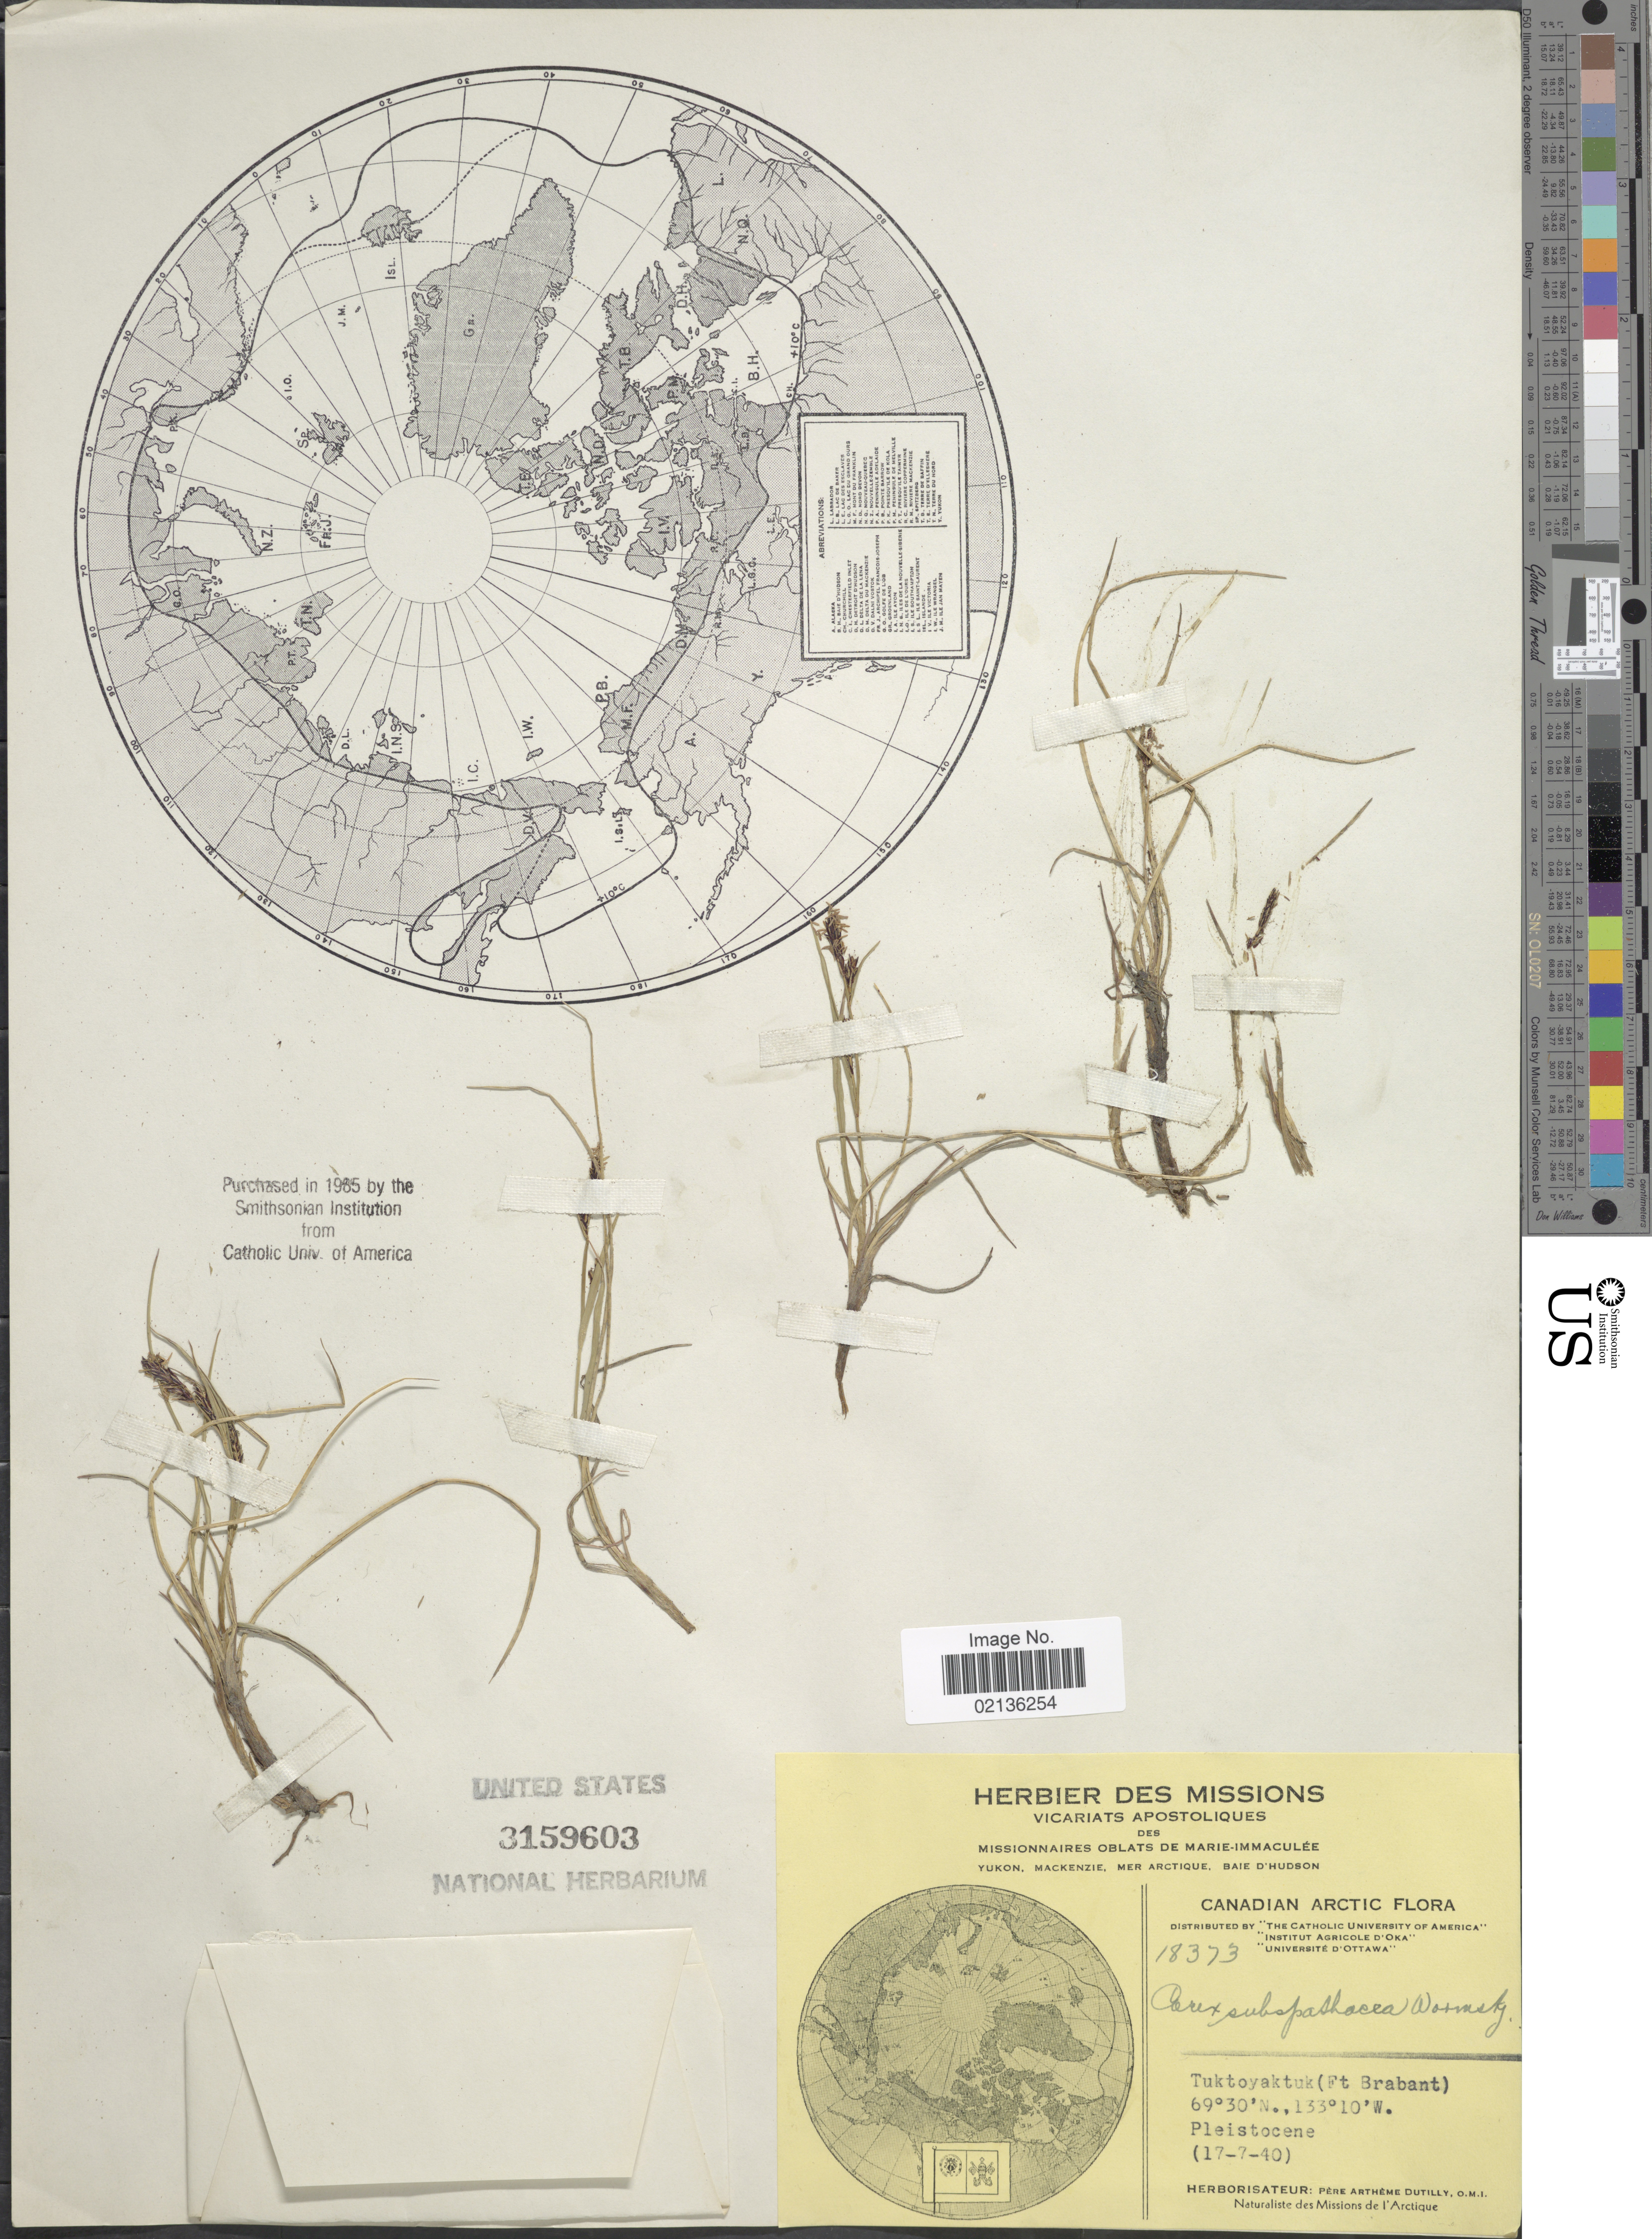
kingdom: Plantae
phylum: Tracheophyta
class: Liliopsida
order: Poales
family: Cyperaceae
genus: Carex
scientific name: Carex subspathacea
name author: Wormsk. ex Hornem.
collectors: A. Dutilly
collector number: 18373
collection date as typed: Transcribed d/m/y: 17/7/40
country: Canada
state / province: Northwest Territories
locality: Canadian Arctic, Tuktoyaktuk (Ft. Brabant)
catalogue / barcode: US 3159603